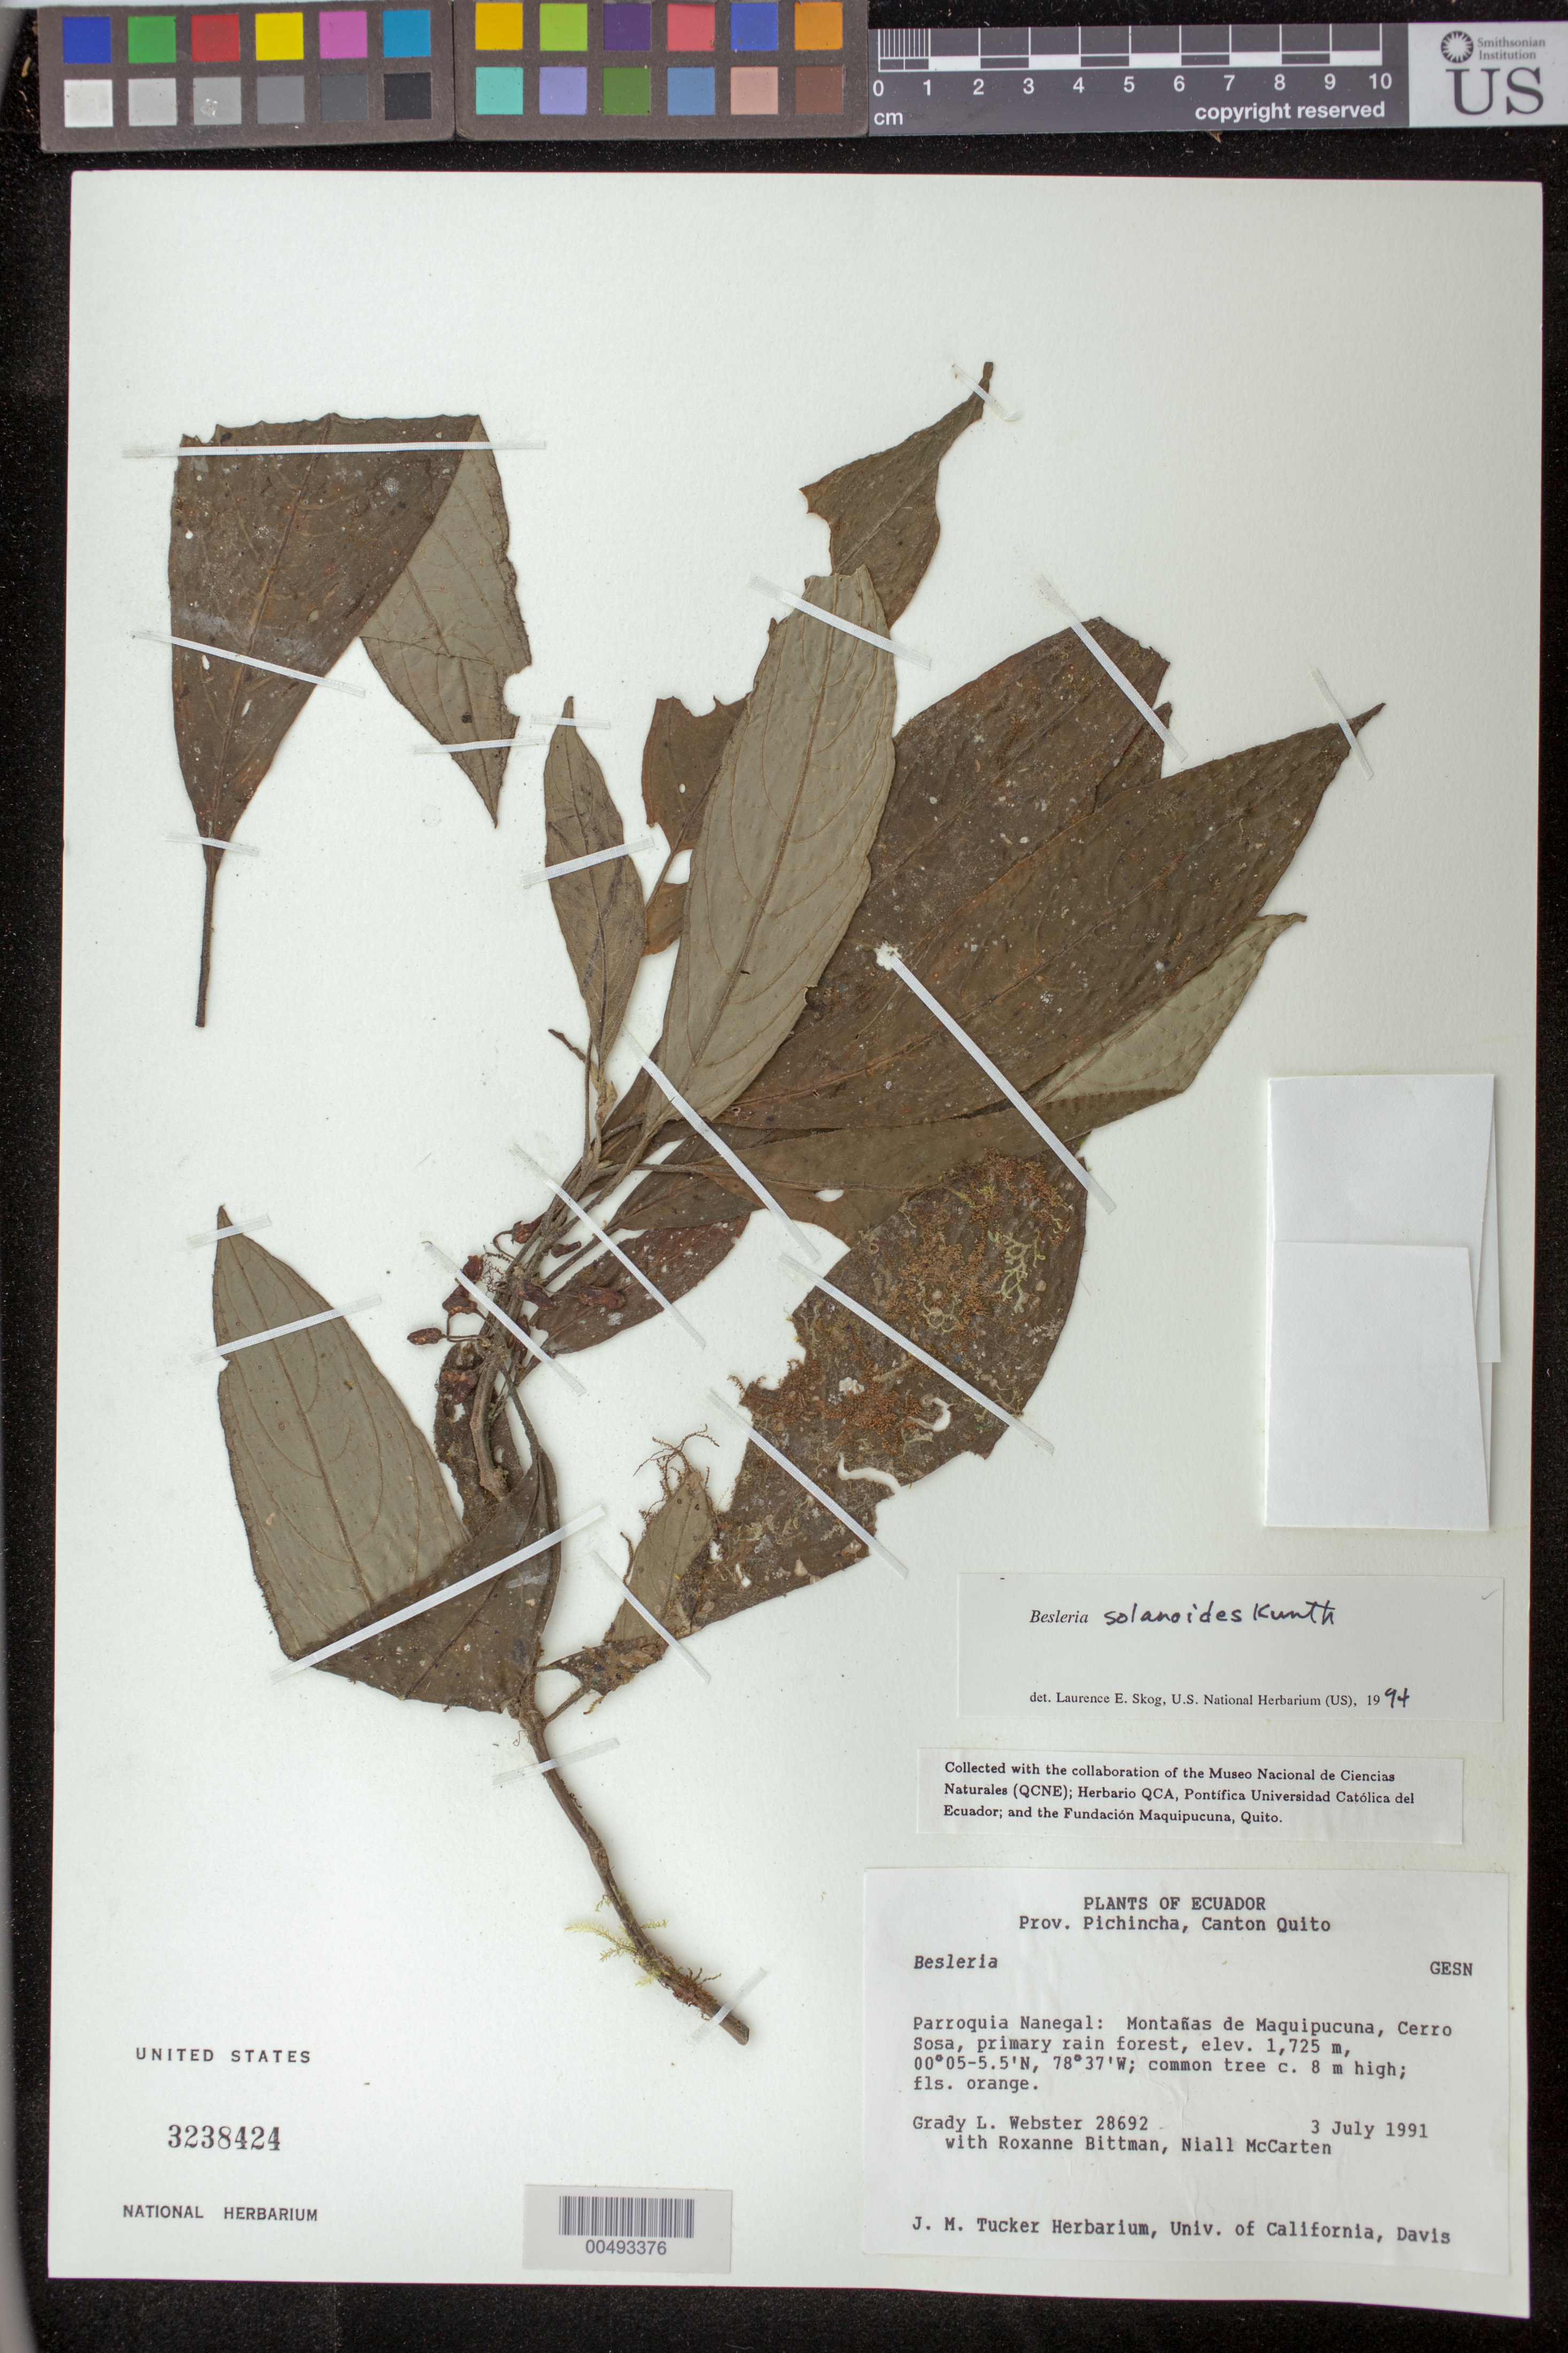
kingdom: Plantae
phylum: Tracheophyta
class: Magnoliopsida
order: Lamiales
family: Gesneriaceae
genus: Besleria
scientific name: Besleria solanoides var. solanoides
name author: Kunth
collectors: G. L. Webster, R. Bittman & N. McCarten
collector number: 28692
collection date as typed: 03 Jul 1991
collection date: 1991-07-03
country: Ecuador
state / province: Pichincha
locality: Canton Quito, Parroquia Nanegal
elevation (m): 1725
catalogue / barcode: US 3238424